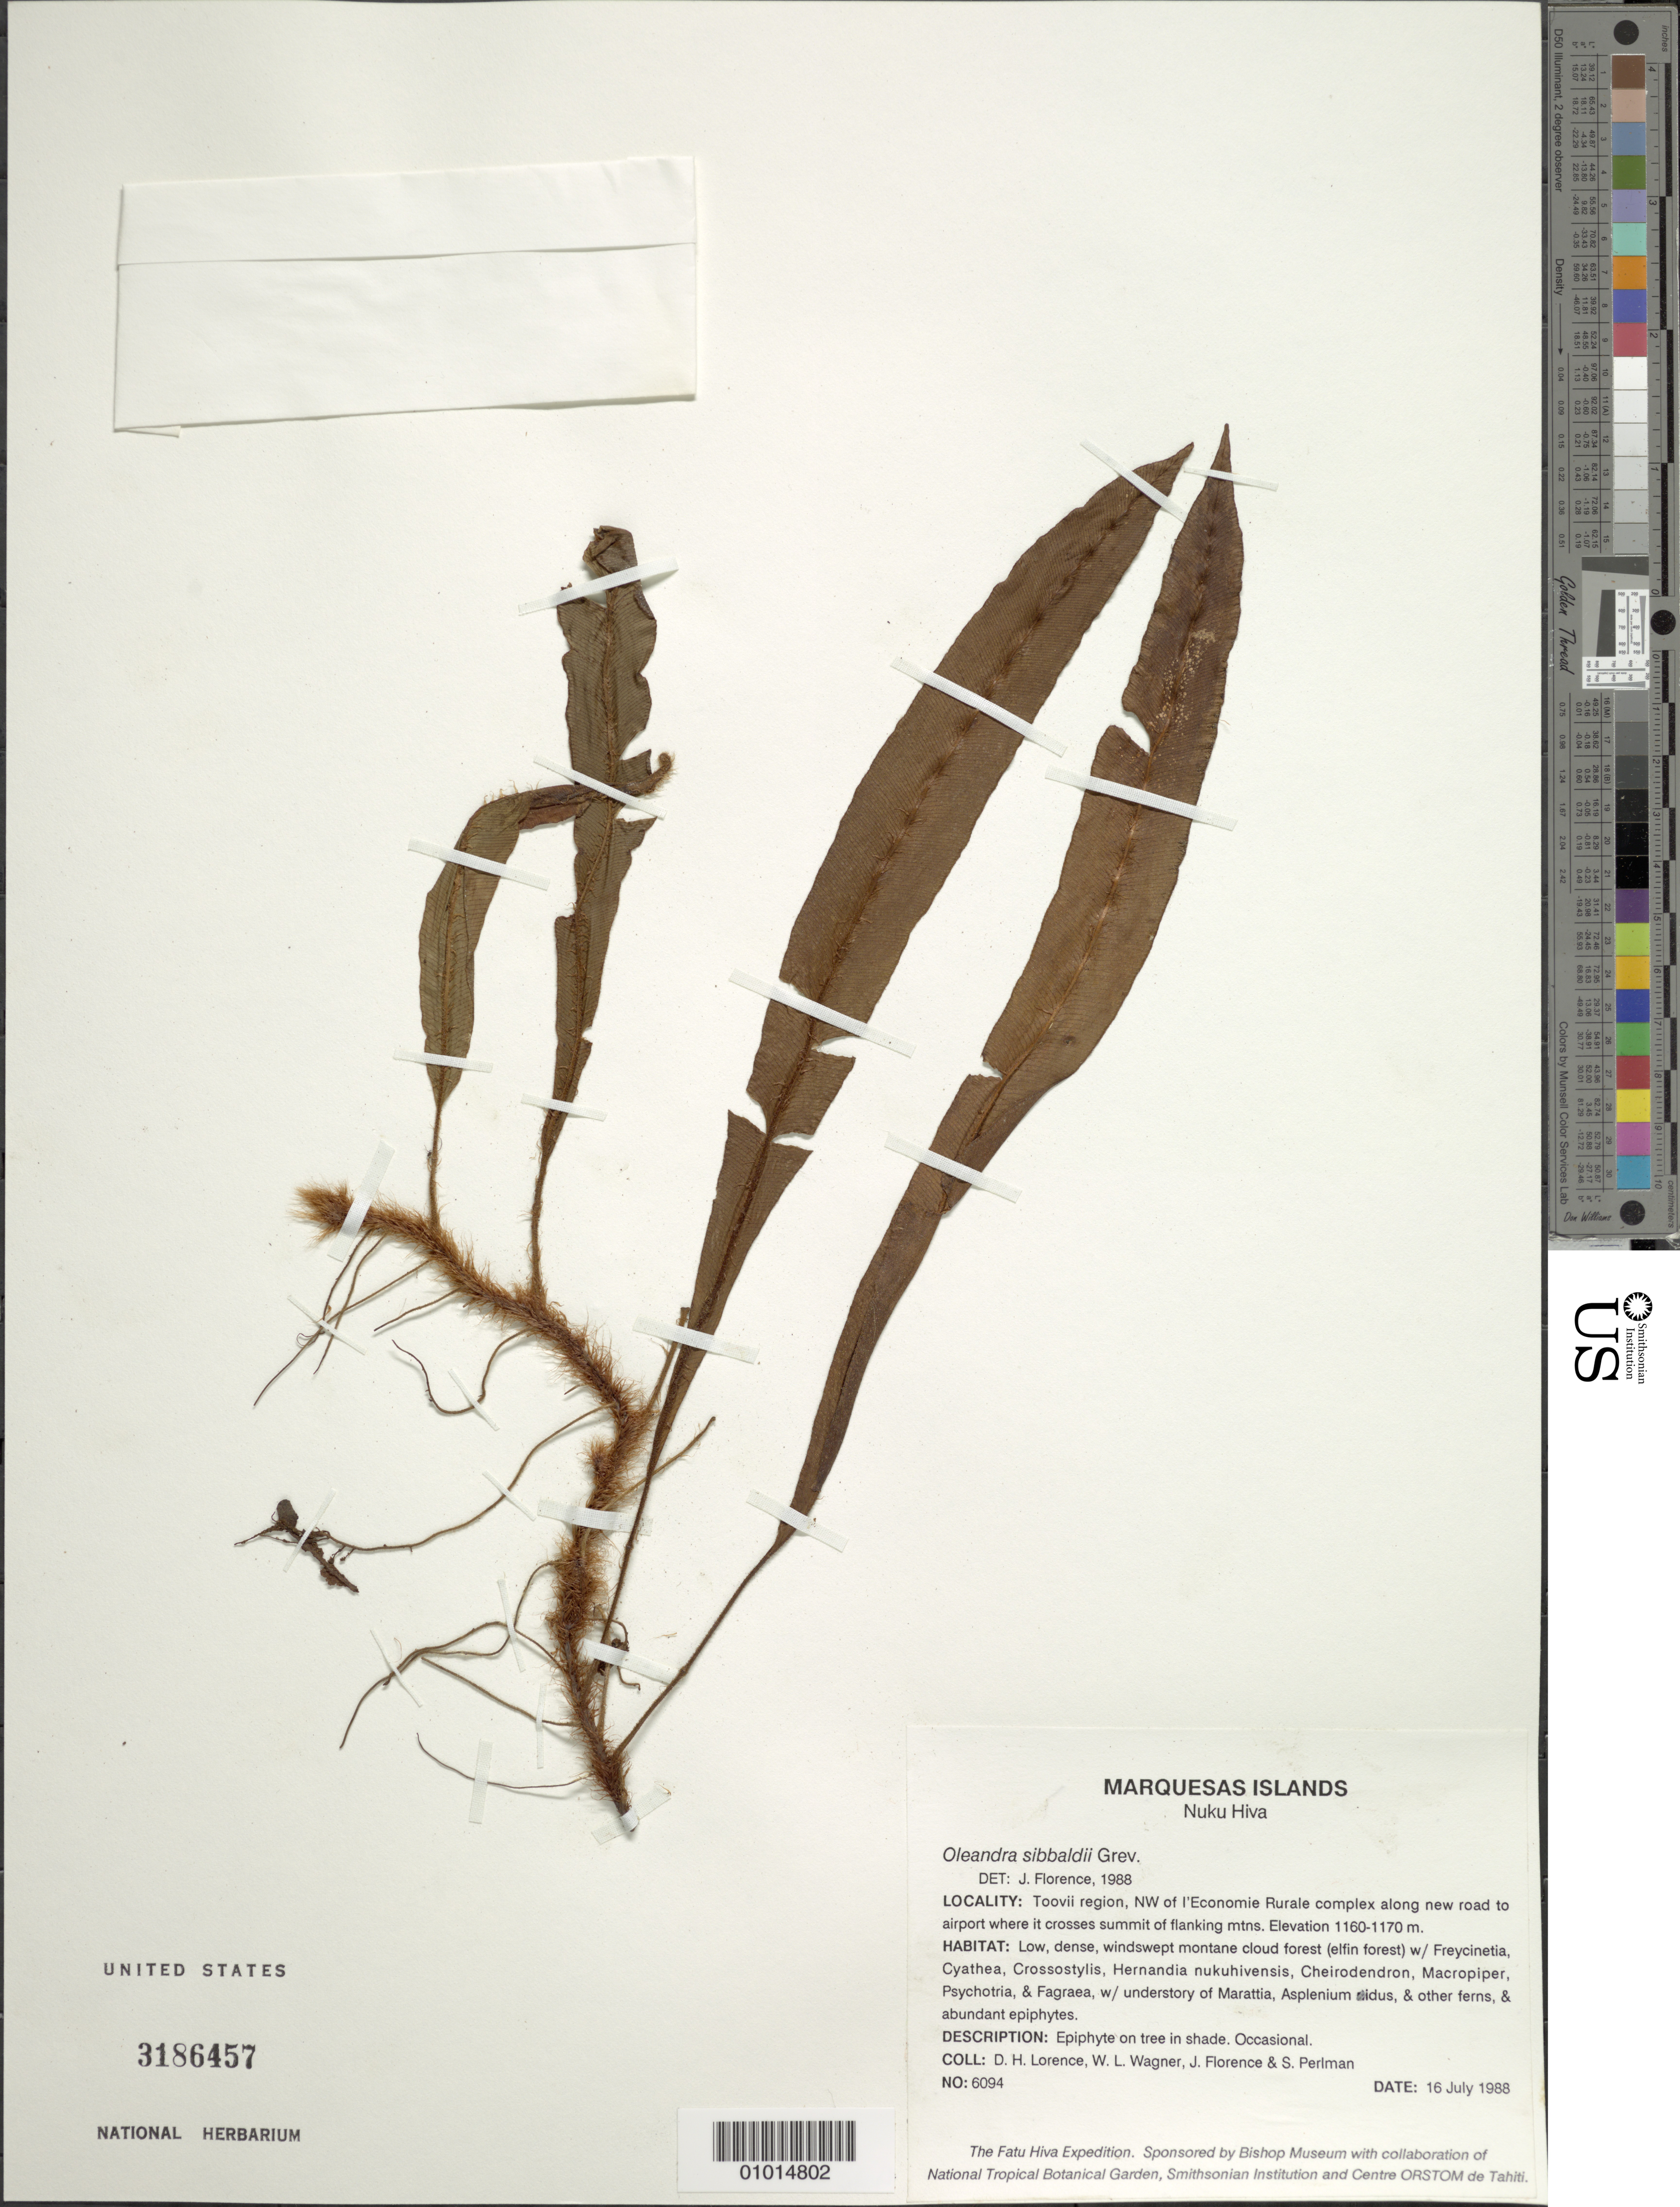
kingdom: Plantae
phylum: Tracheophyta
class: Polypodiopsida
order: Polypodiales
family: Oleandraceae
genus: Oleandra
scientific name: Oleandra sibbaldii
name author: Grev.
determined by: Florence, J.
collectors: D. Lorence, W. L. Wagner, J. Florence & S. P. Perlman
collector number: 6094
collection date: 1988-07-16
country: French Polynesia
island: Nuku Hiva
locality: Toovii region, NW of l'Economie Rurale complex along new road to airport where it crosses summit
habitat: Low, dense, windswept montane cloud forest (elfin forest)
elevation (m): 1160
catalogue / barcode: US 3186457